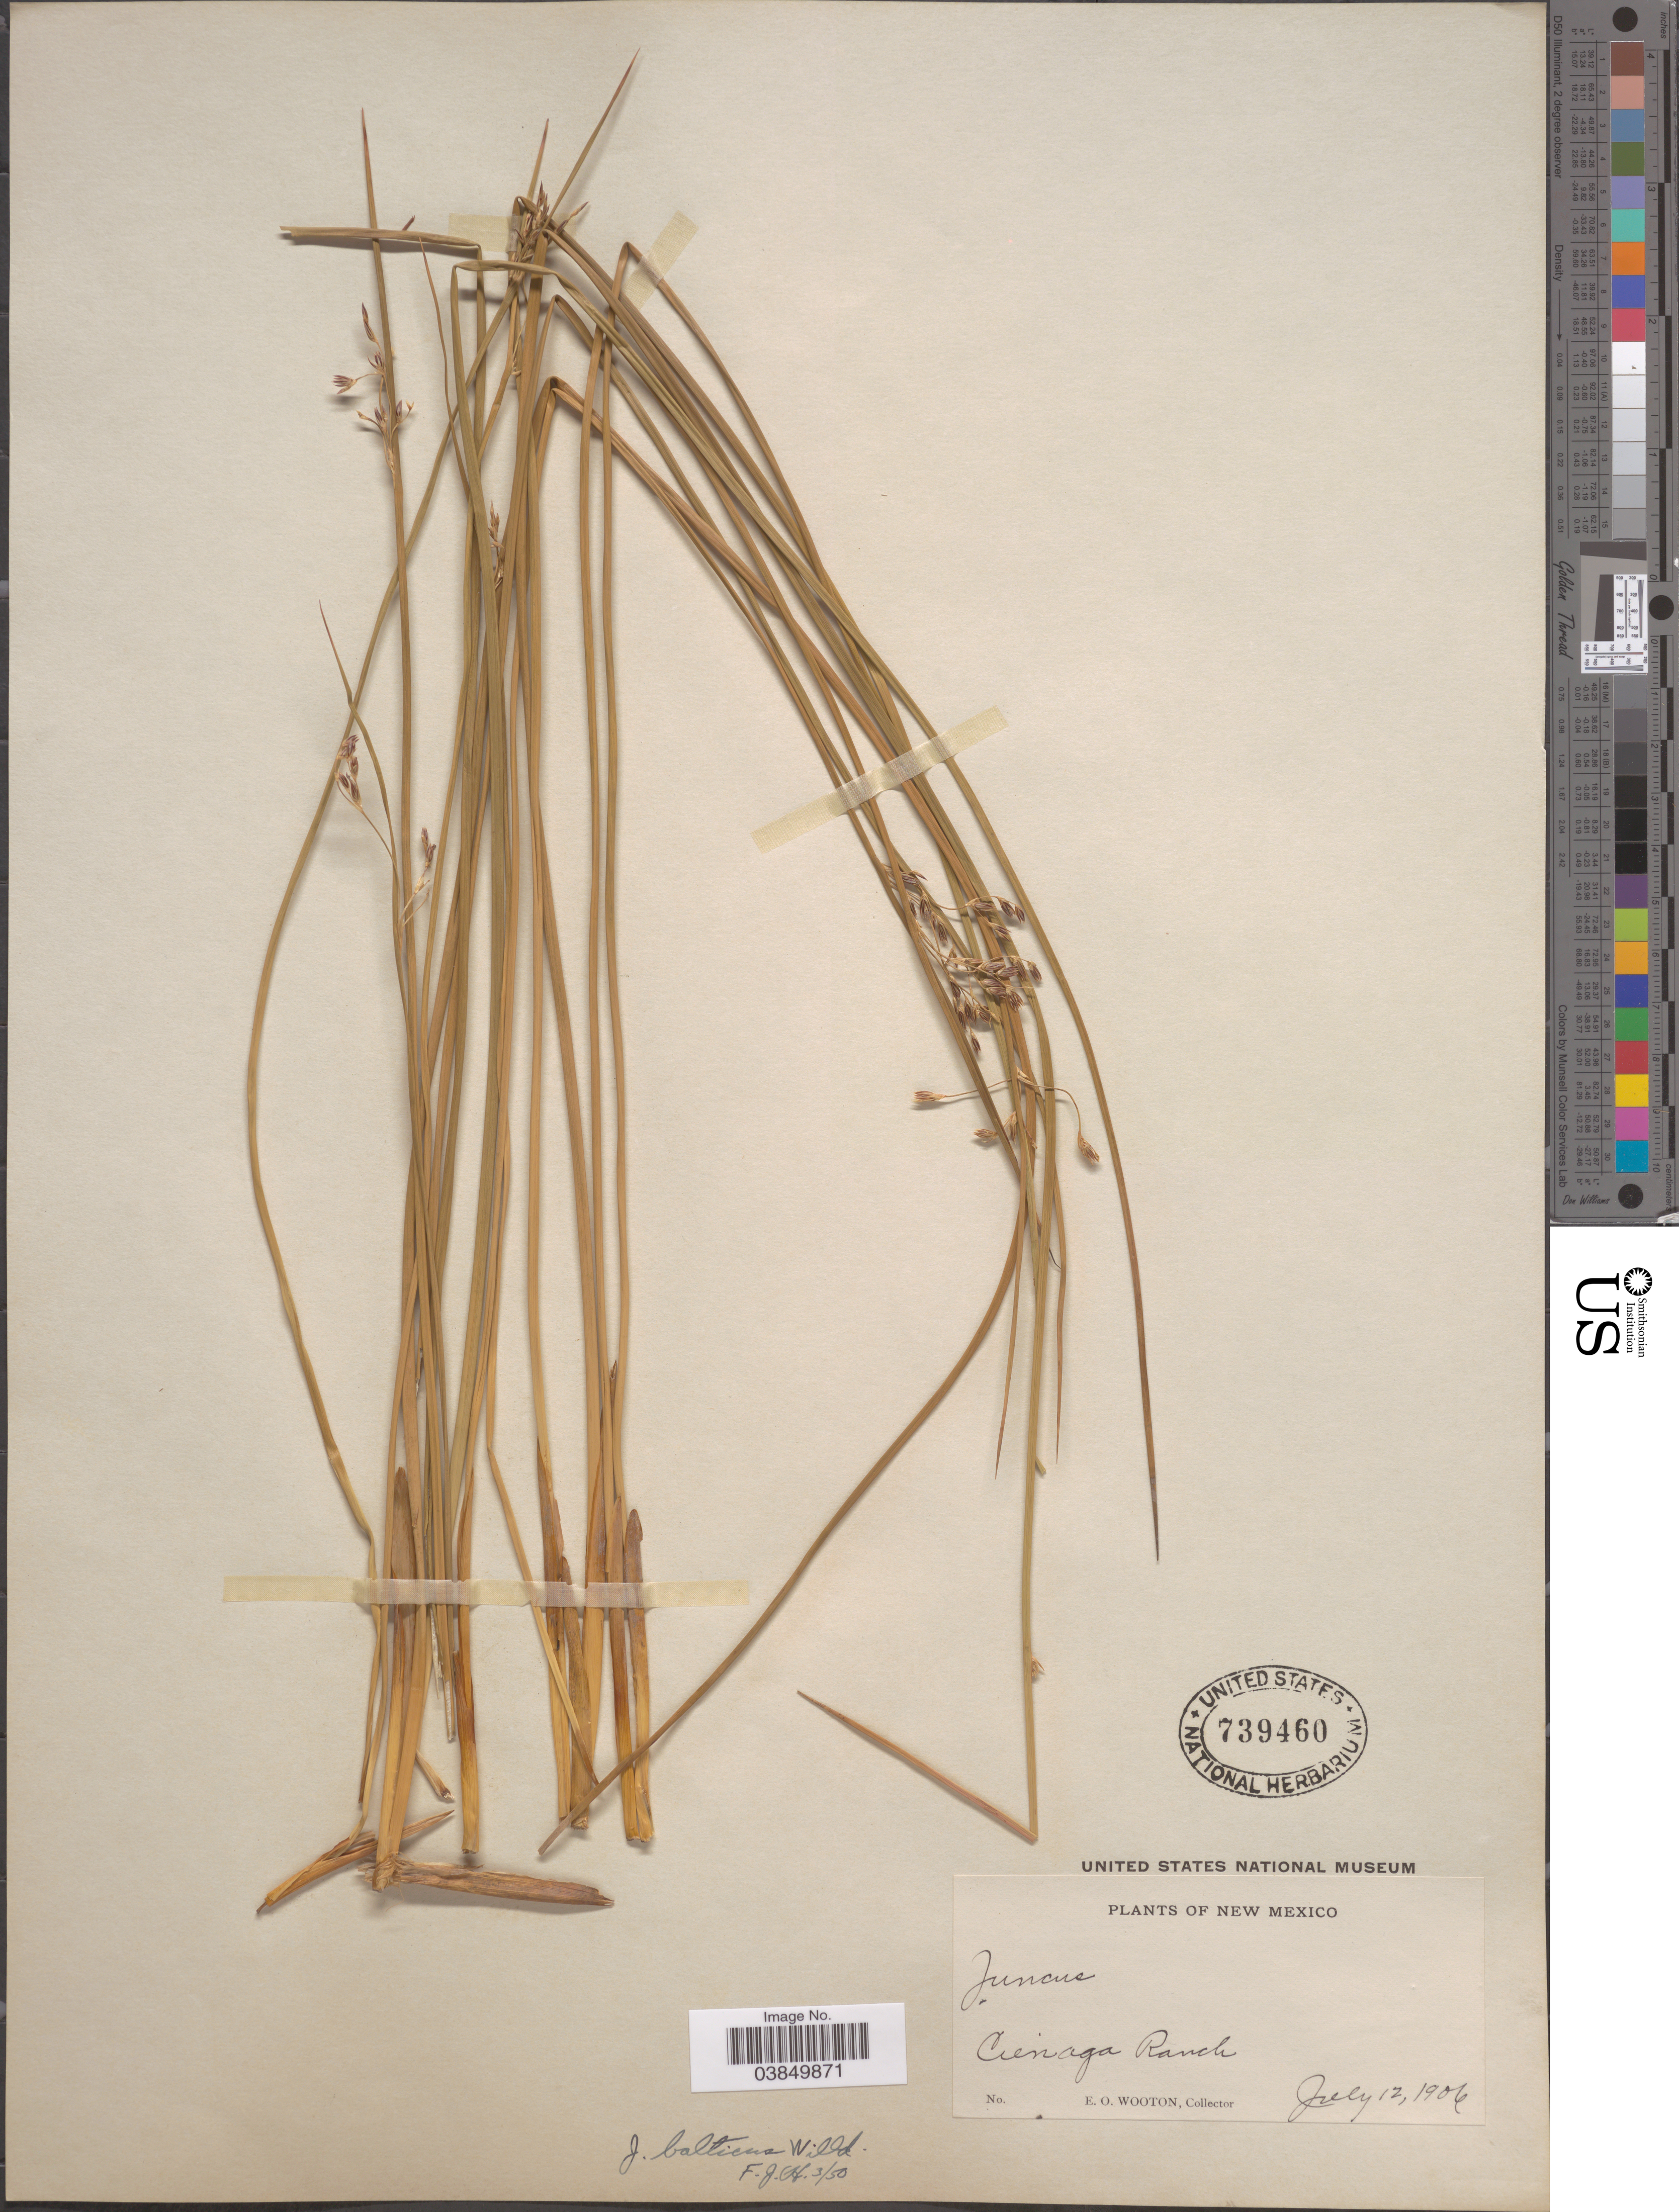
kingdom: Plantae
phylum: Tracheophyta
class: Liliopsida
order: Poales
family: Juncaceae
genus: Juncus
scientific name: Juncus balticus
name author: Willd.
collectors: E. O. Wooton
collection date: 1906-07-12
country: United States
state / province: New Mexico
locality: Cienaga Ranch.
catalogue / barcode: US 739460